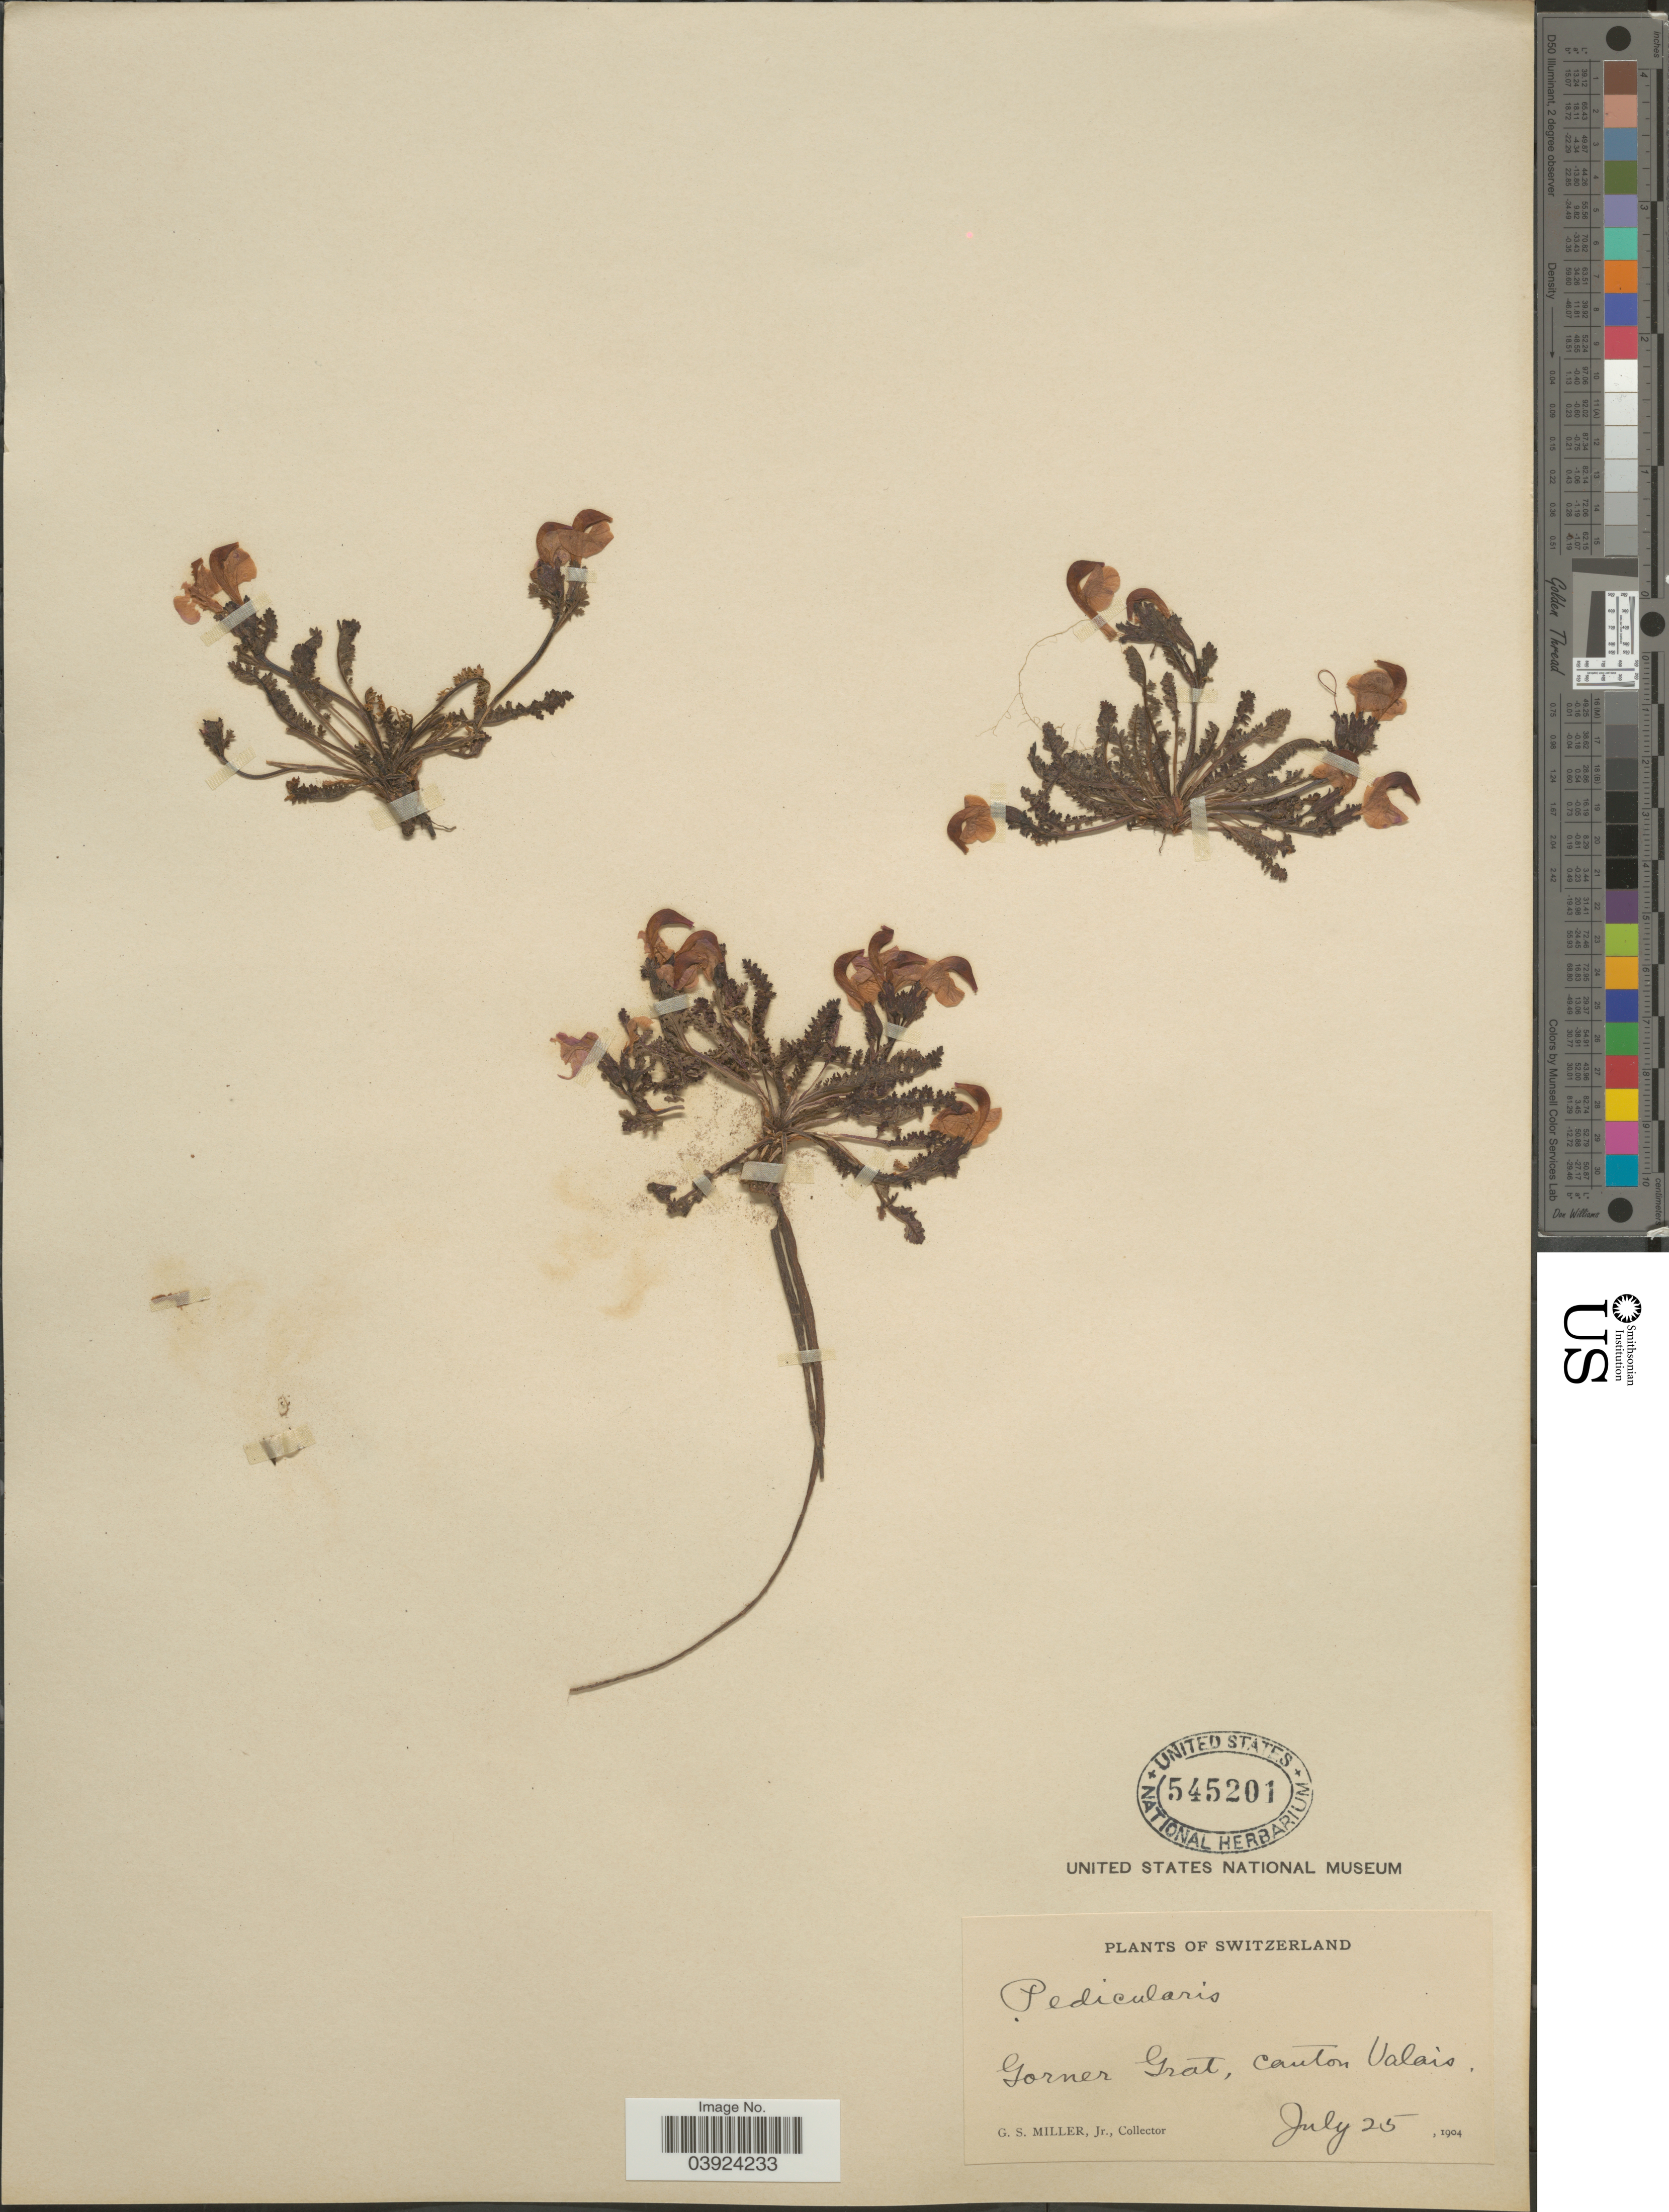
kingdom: Plantae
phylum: Tracheophyta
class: Magnoliopsida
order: Lamiales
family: Orobanchaceae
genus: Pedicularis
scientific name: Pedicularis sp.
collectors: G. S. Miller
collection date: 1904-07-25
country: Switzerland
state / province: Valais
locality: Gorner Grat, canton Valais.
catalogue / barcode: US 545201